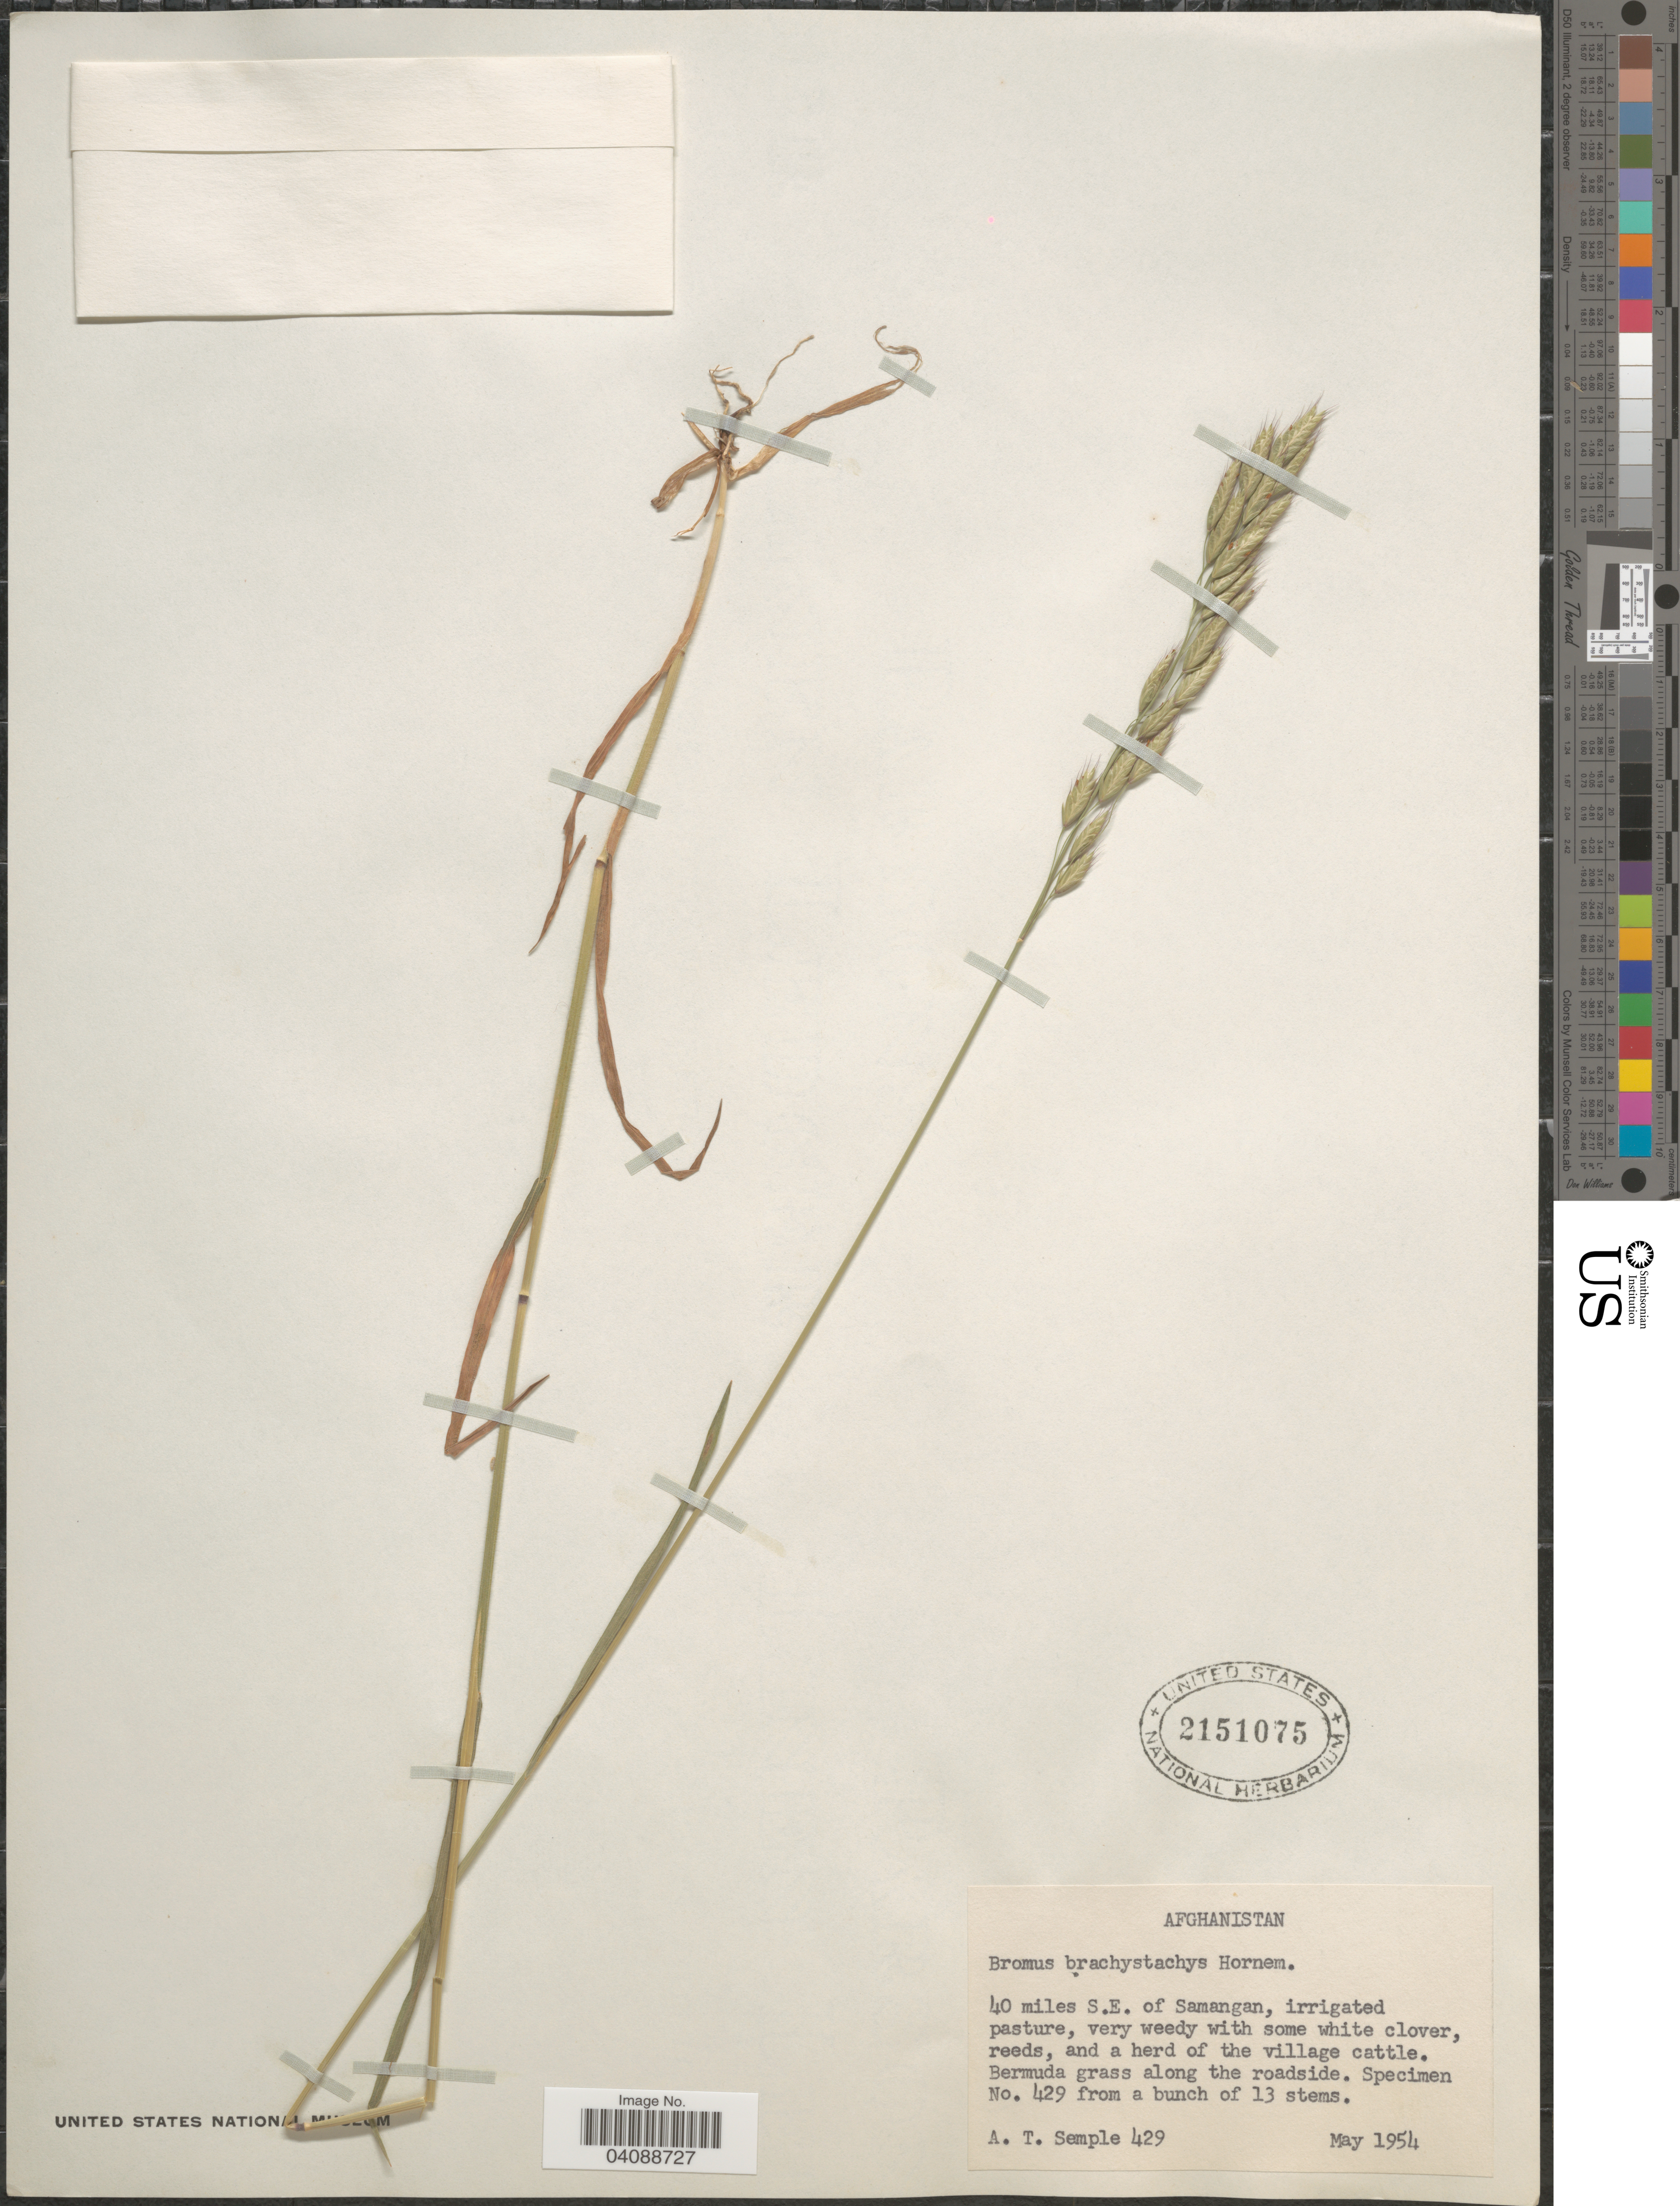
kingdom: Plantae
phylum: Tracheophyta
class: Liliopsida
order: Poales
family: Poaceae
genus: Bromus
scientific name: Bromus brachystachys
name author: Hornung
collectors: A. Semple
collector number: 429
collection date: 1954-05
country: Afghanistan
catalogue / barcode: US 2151075